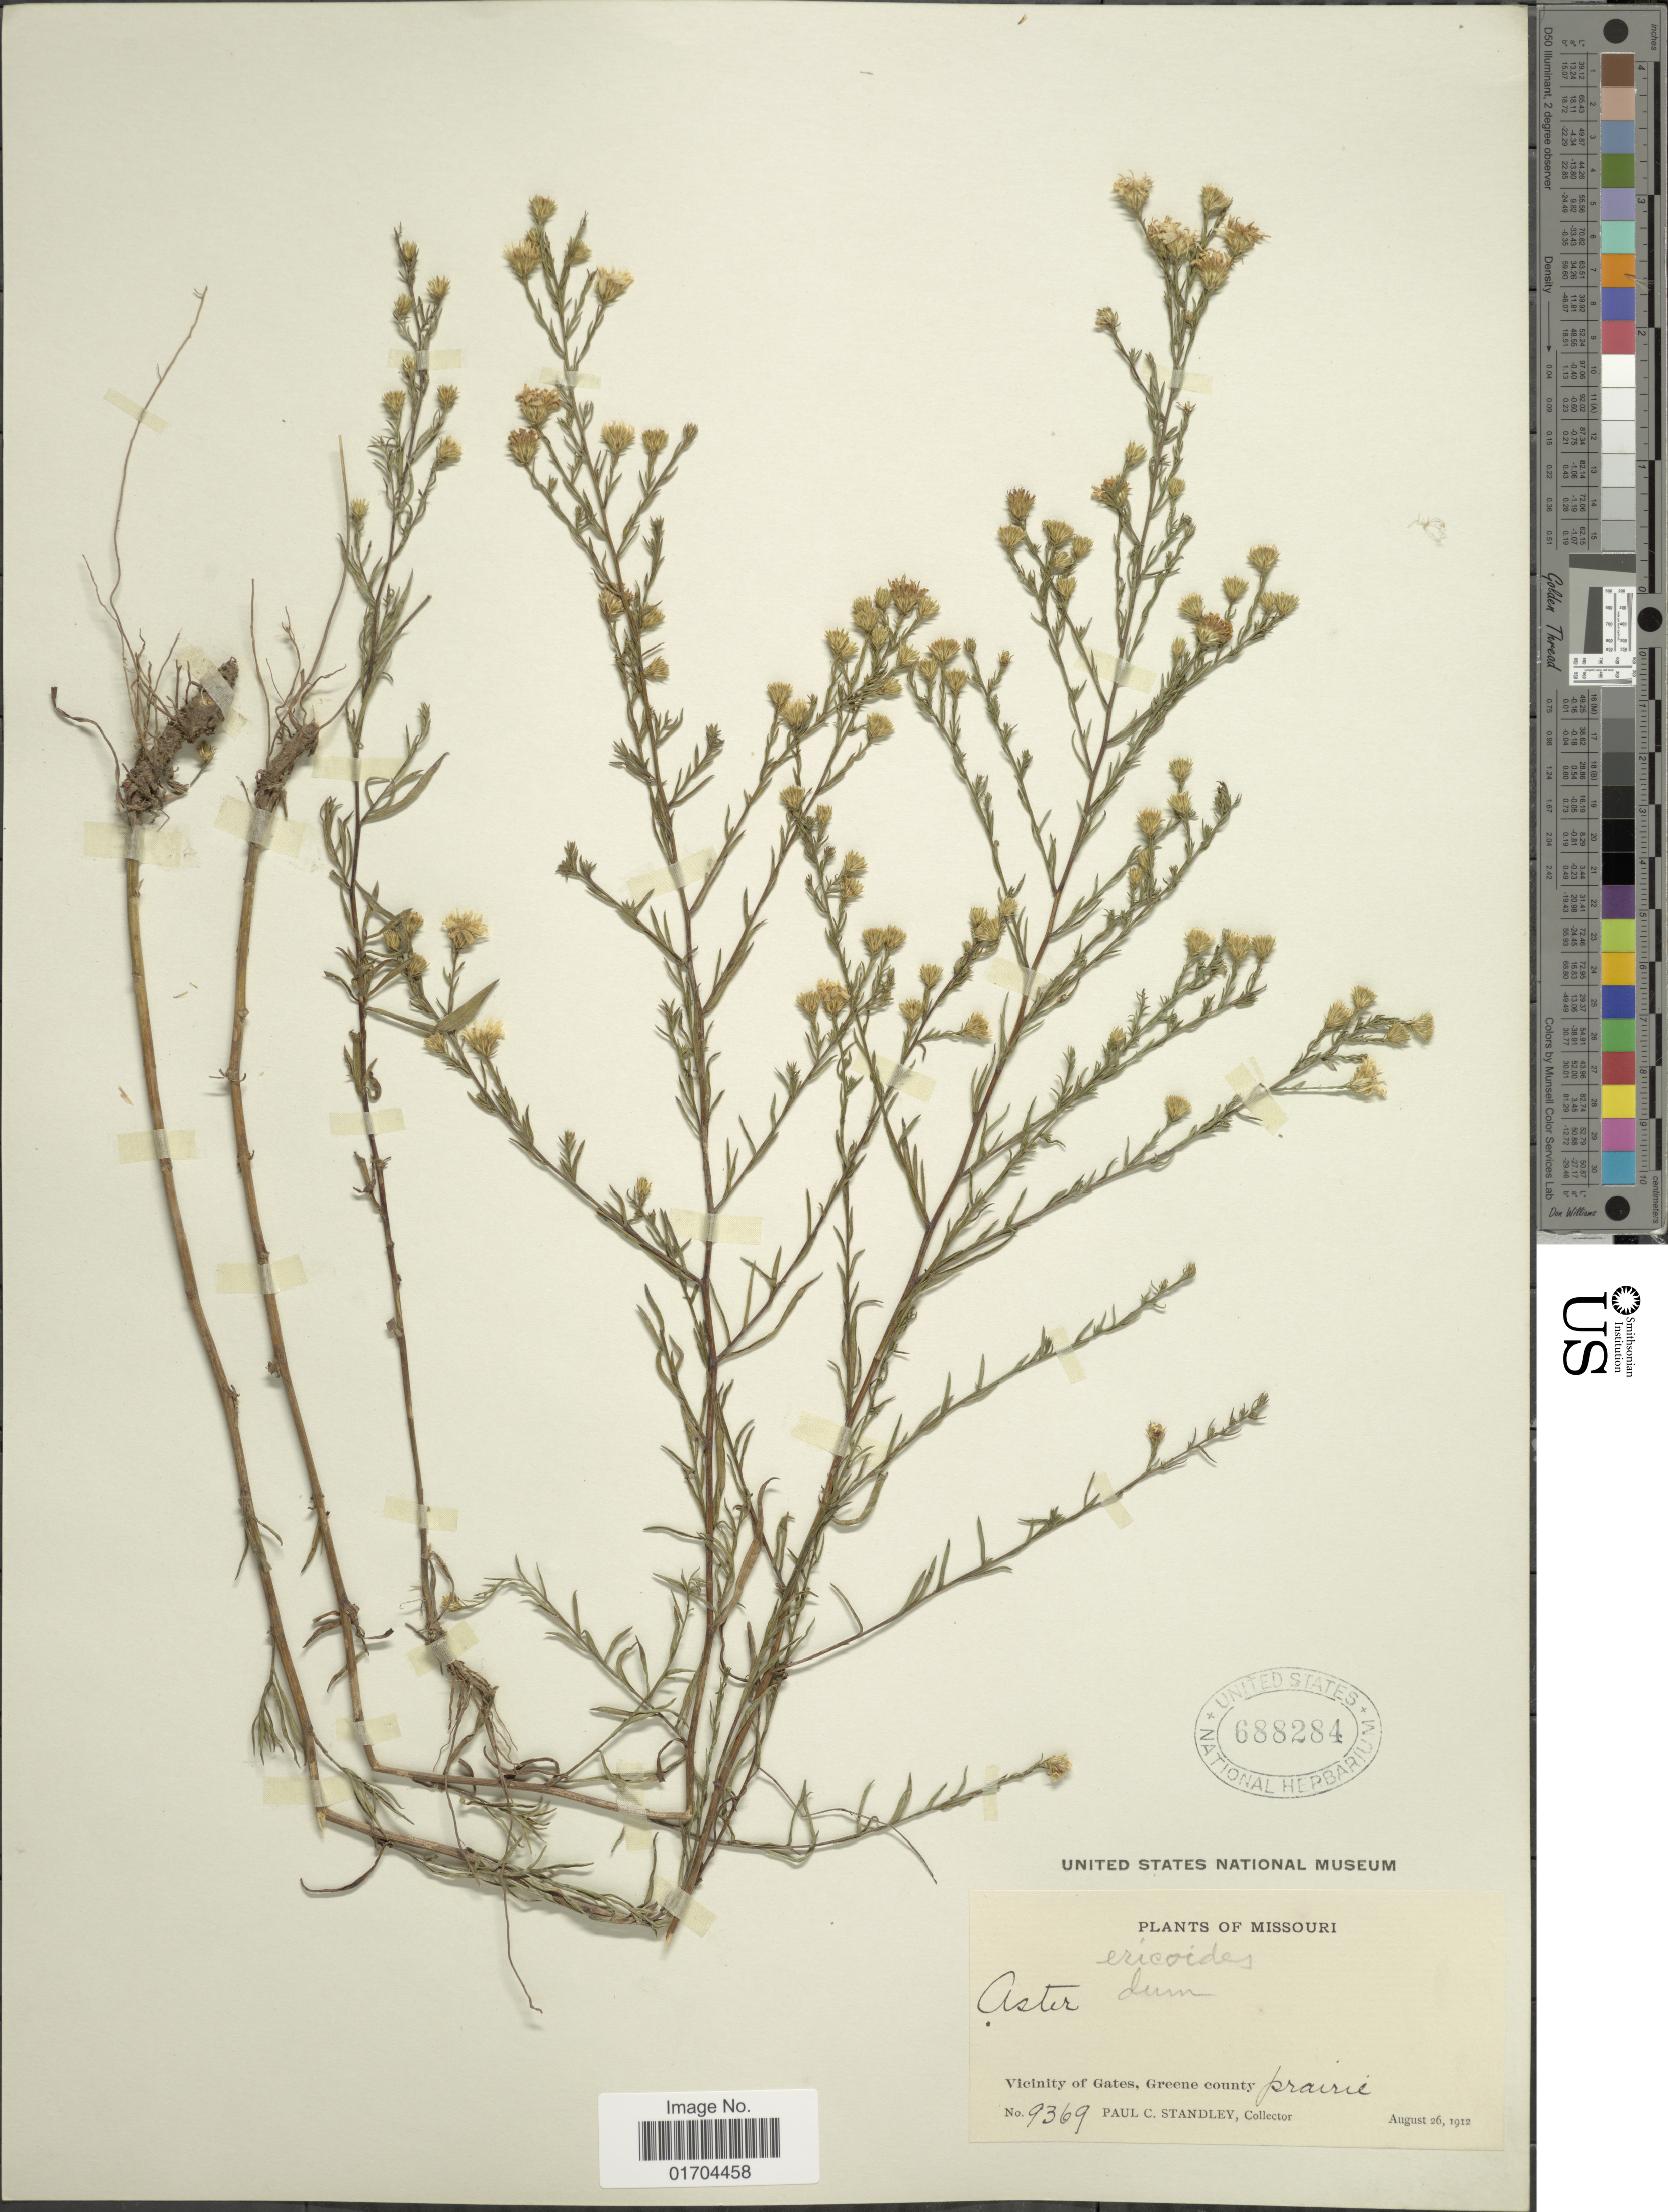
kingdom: Plantae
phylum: Tracheophyta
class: Magnoliopsida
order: Asterales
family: Asteraceae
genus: Symphyotrichum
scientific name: Symphyotrichum sp.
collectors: P. C. Standley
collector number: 9369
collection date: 1912-08-26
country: United States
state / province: Missouri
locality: Vicinity of Gates, Greene County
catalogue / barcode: US 688284